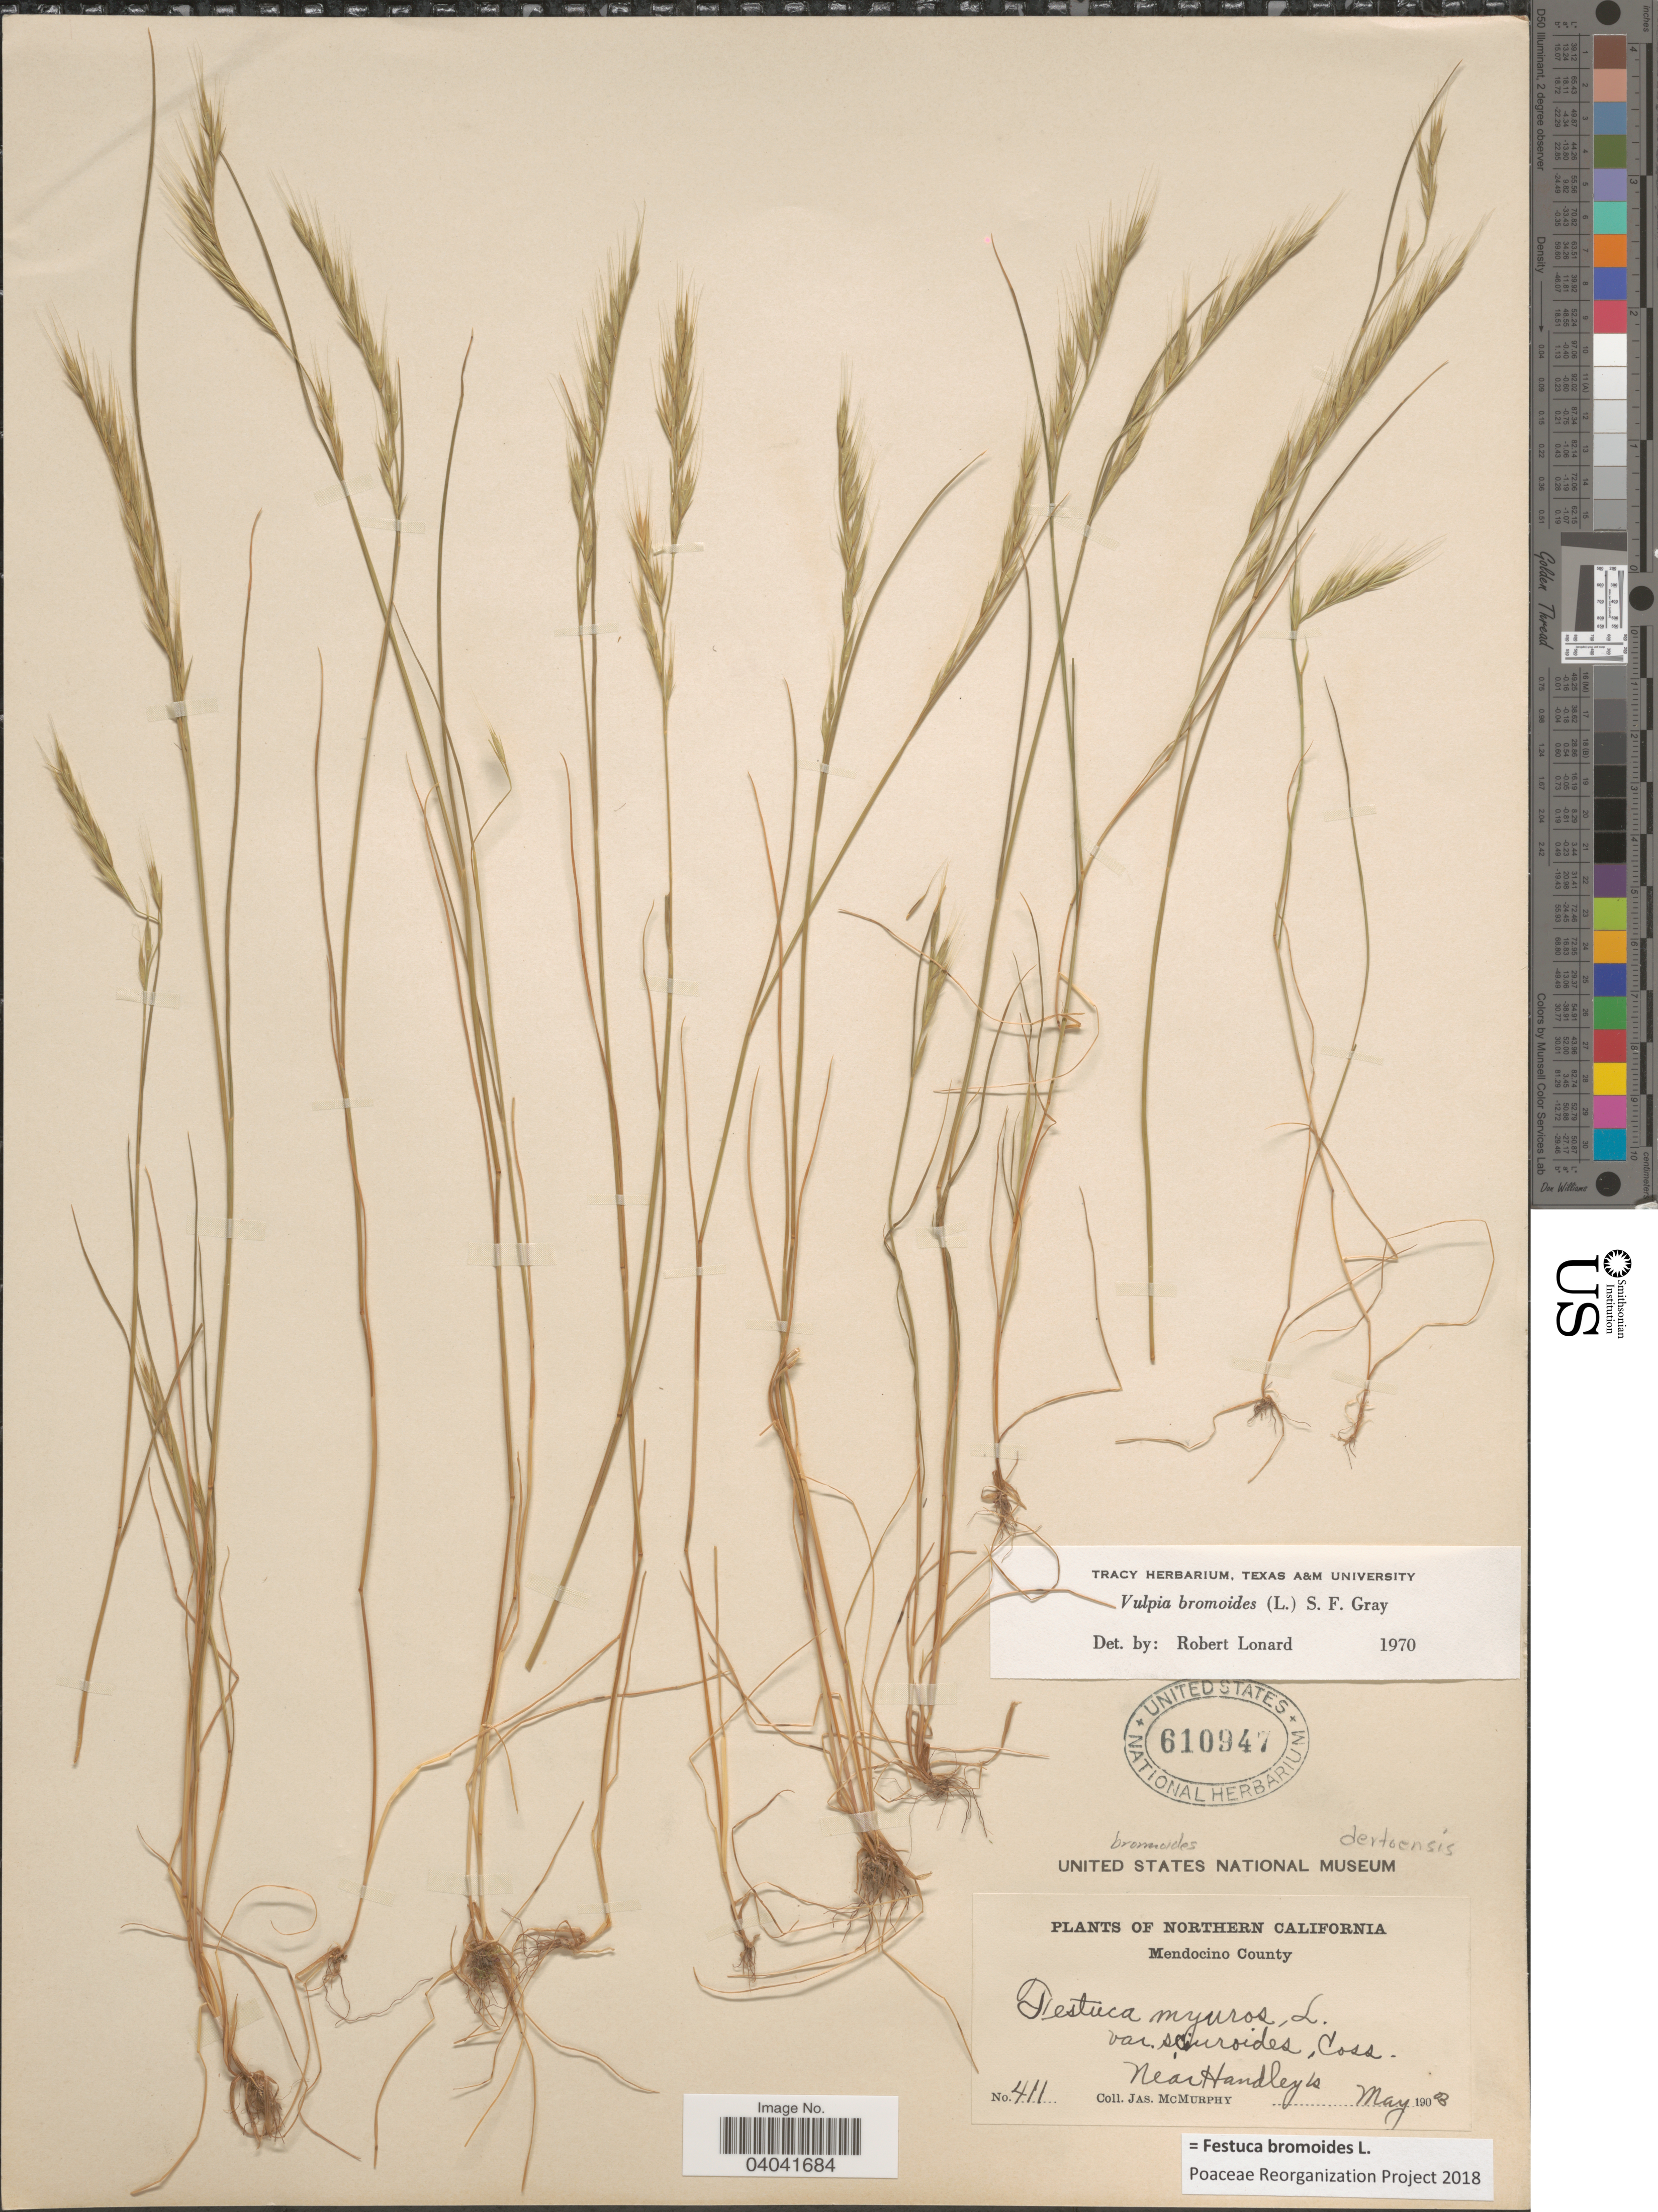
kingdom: Plantae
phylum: Tracheophyta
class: Liliopsida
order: Poales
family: Poaceae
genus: Festuca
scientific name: Festuca bromoides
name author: L.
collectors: J. McMurphy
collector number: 411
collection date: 1903-05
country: United States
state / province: California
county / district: Mendocino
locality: Northern California. Mendocino County. Near Handley's.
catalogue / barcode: US 610947